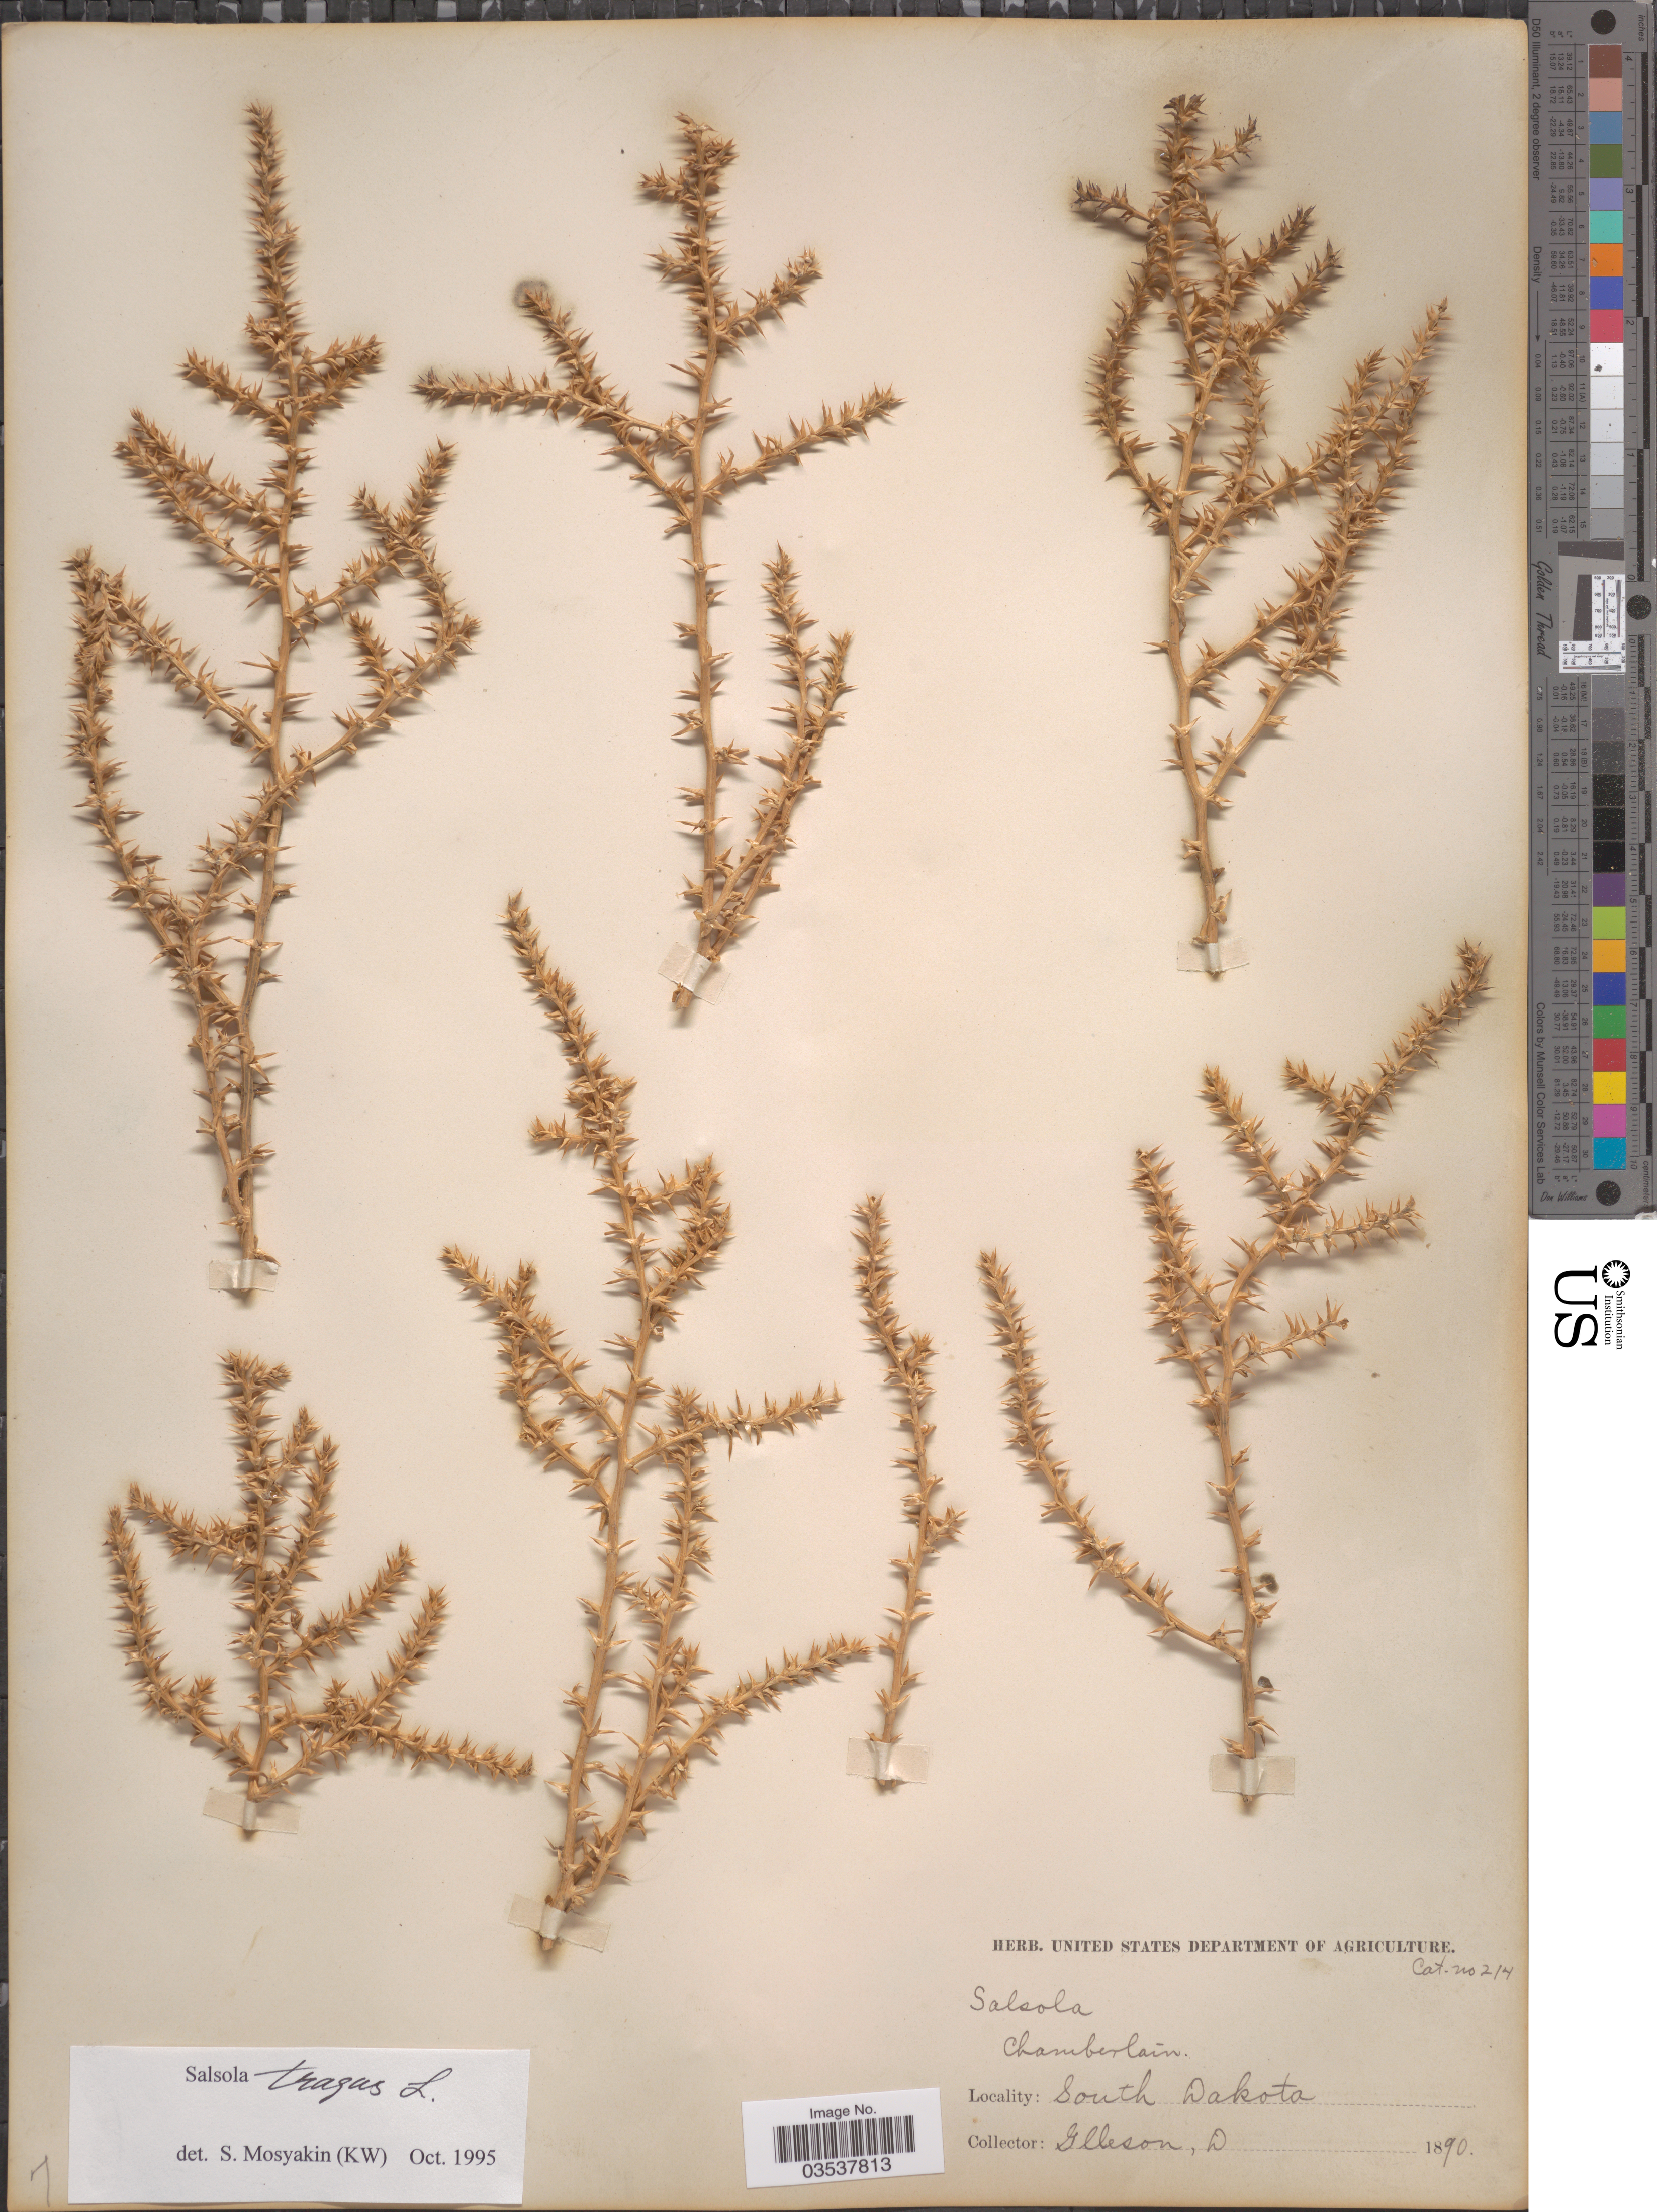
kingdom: Plantae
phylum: Tracheophyta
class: Magnoliopsida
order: Caryophyllales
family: Amaranthaceae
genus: Salsola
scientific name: Salsola pestifer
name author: A. Nelson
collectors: D. Gilleson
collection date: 1890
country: United States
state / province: South Dakota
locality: Chamberlain.